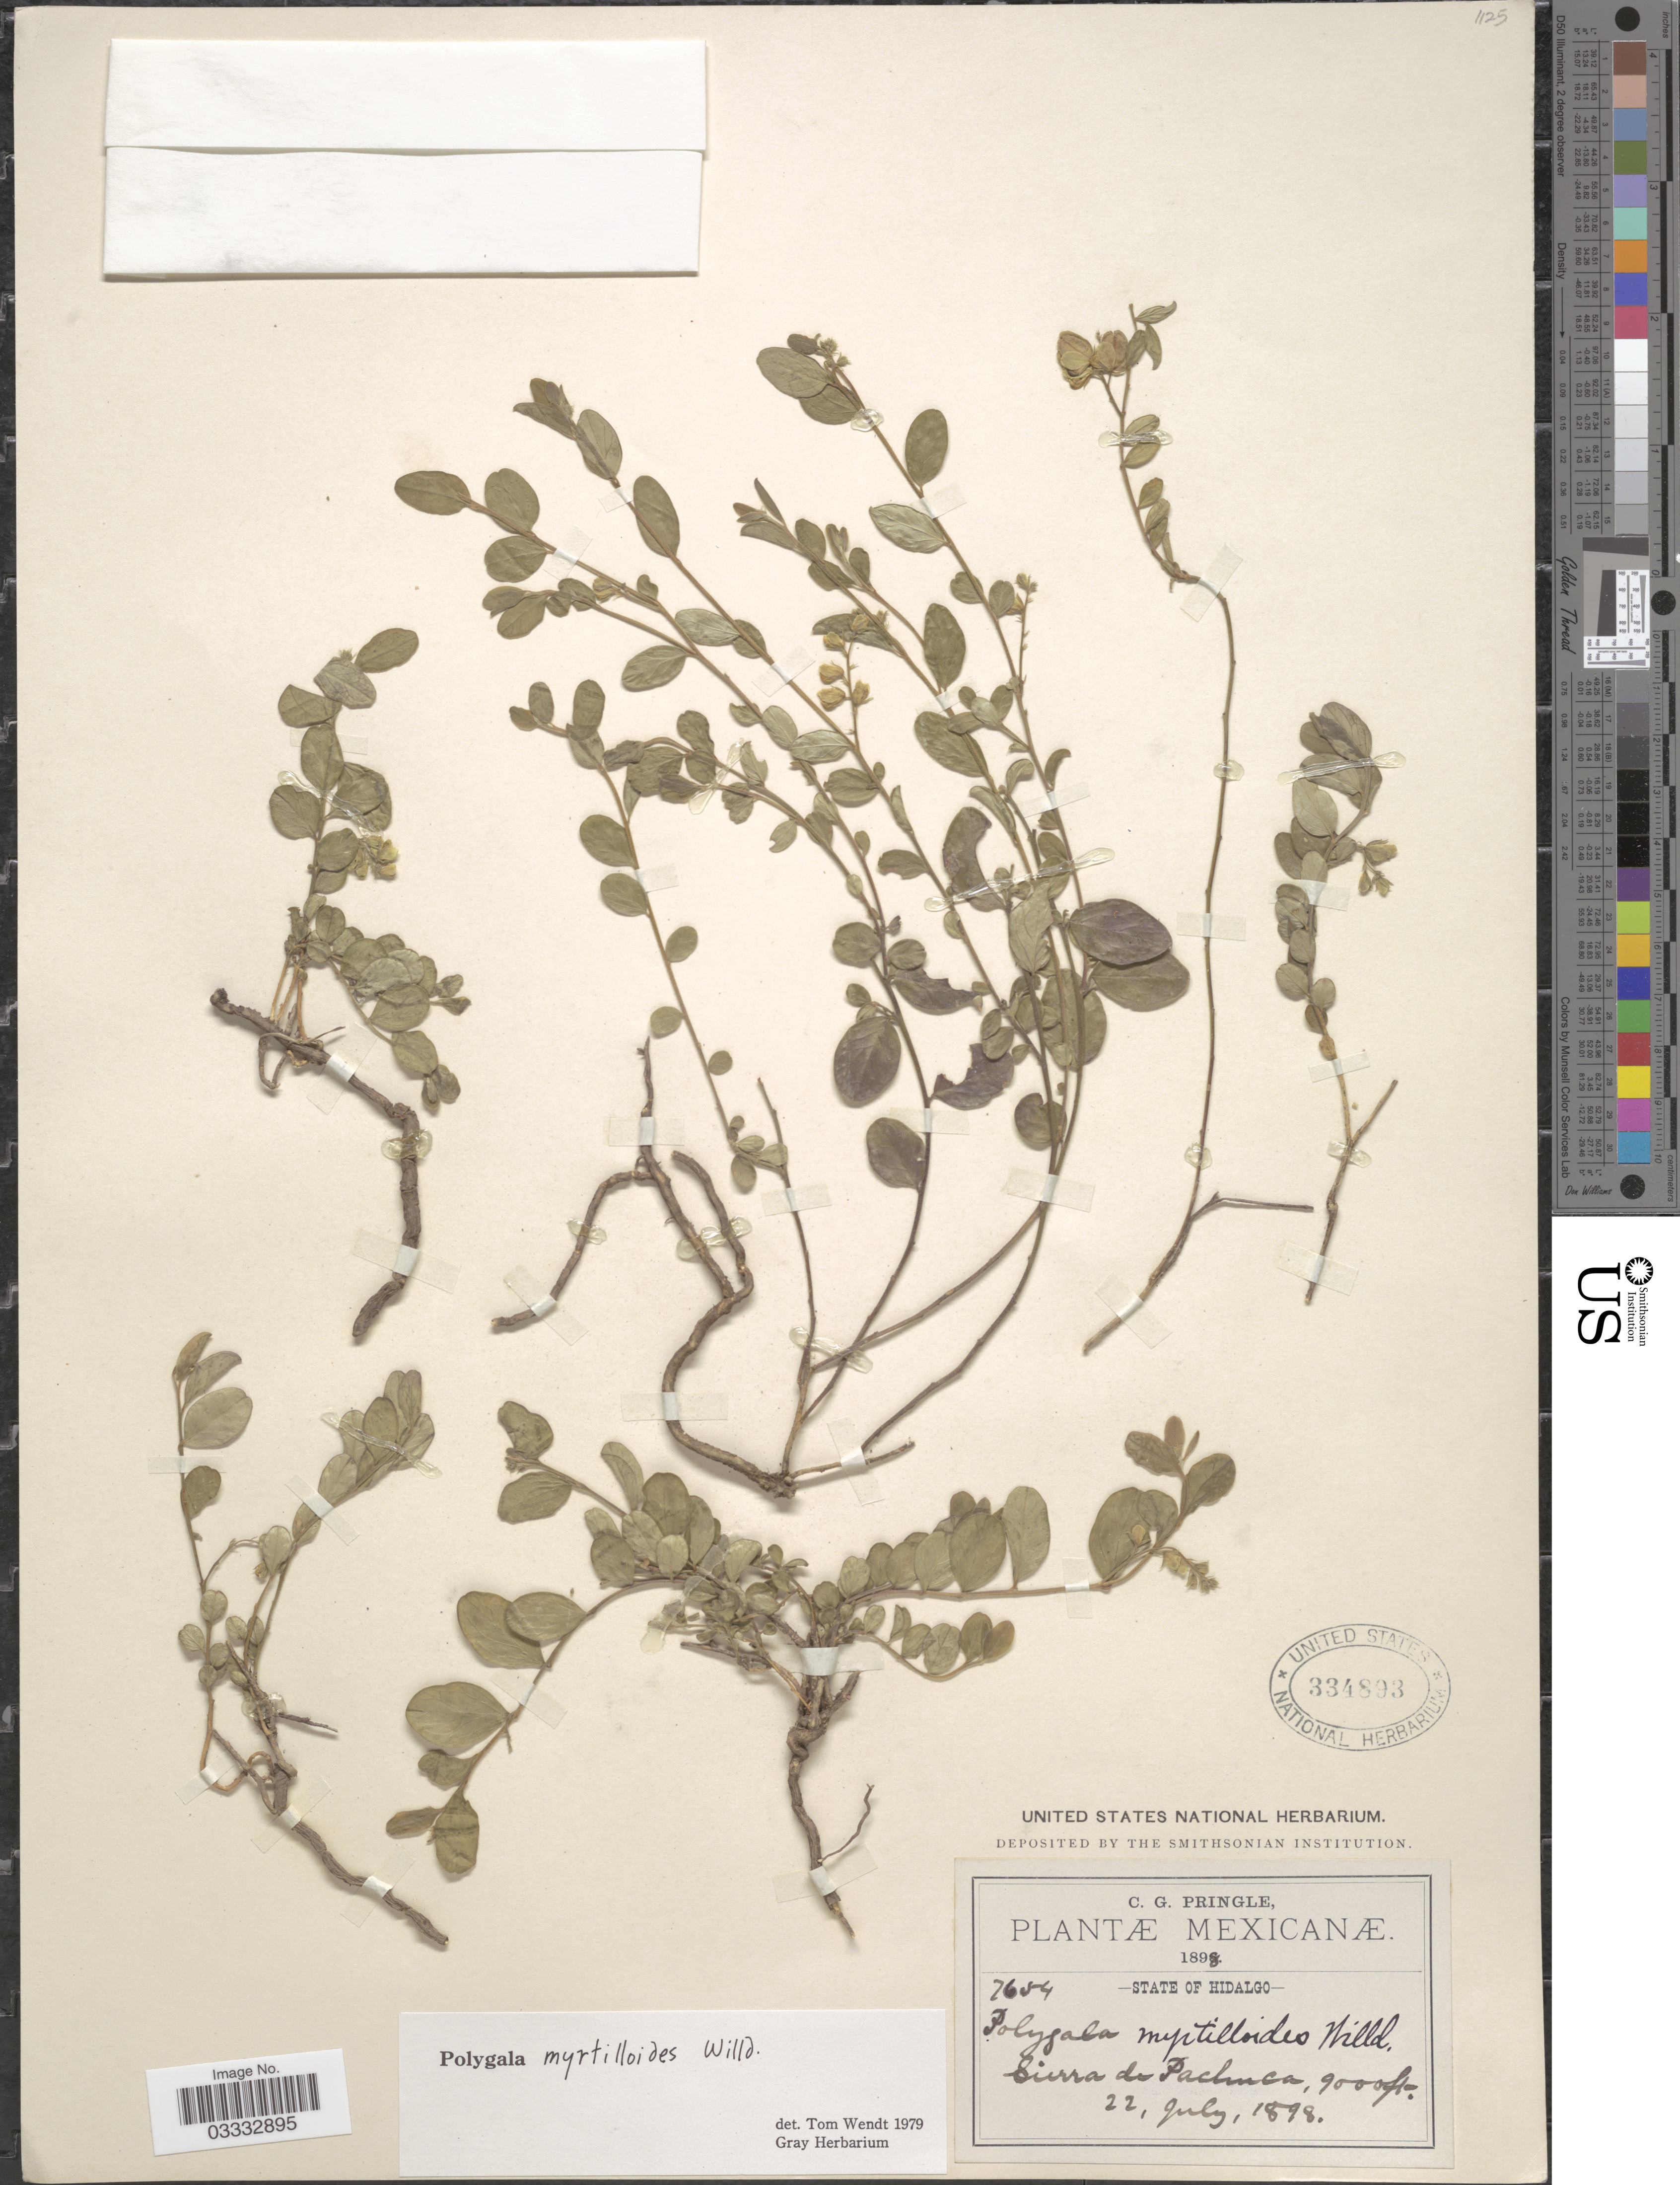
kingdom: Plantae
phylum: Tracheophyta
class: Magnoliopsida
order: Fabales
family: Polygalaceae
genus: Hebecarpa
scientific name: Hebecarpa myrtilloides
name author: (Kunth) J.R. Abbott & J.F.B. Pastore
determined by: Strong, Mark T., (BOT), Smithsonian Institution - National Museum of Natural History (UNITED STATES)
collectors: C. G. Pringle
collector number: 7654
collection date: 1898-07-22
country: Mexico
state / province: Hidalgo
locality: Sierra de Pachuca.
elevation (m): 2743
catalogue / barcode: US 334893